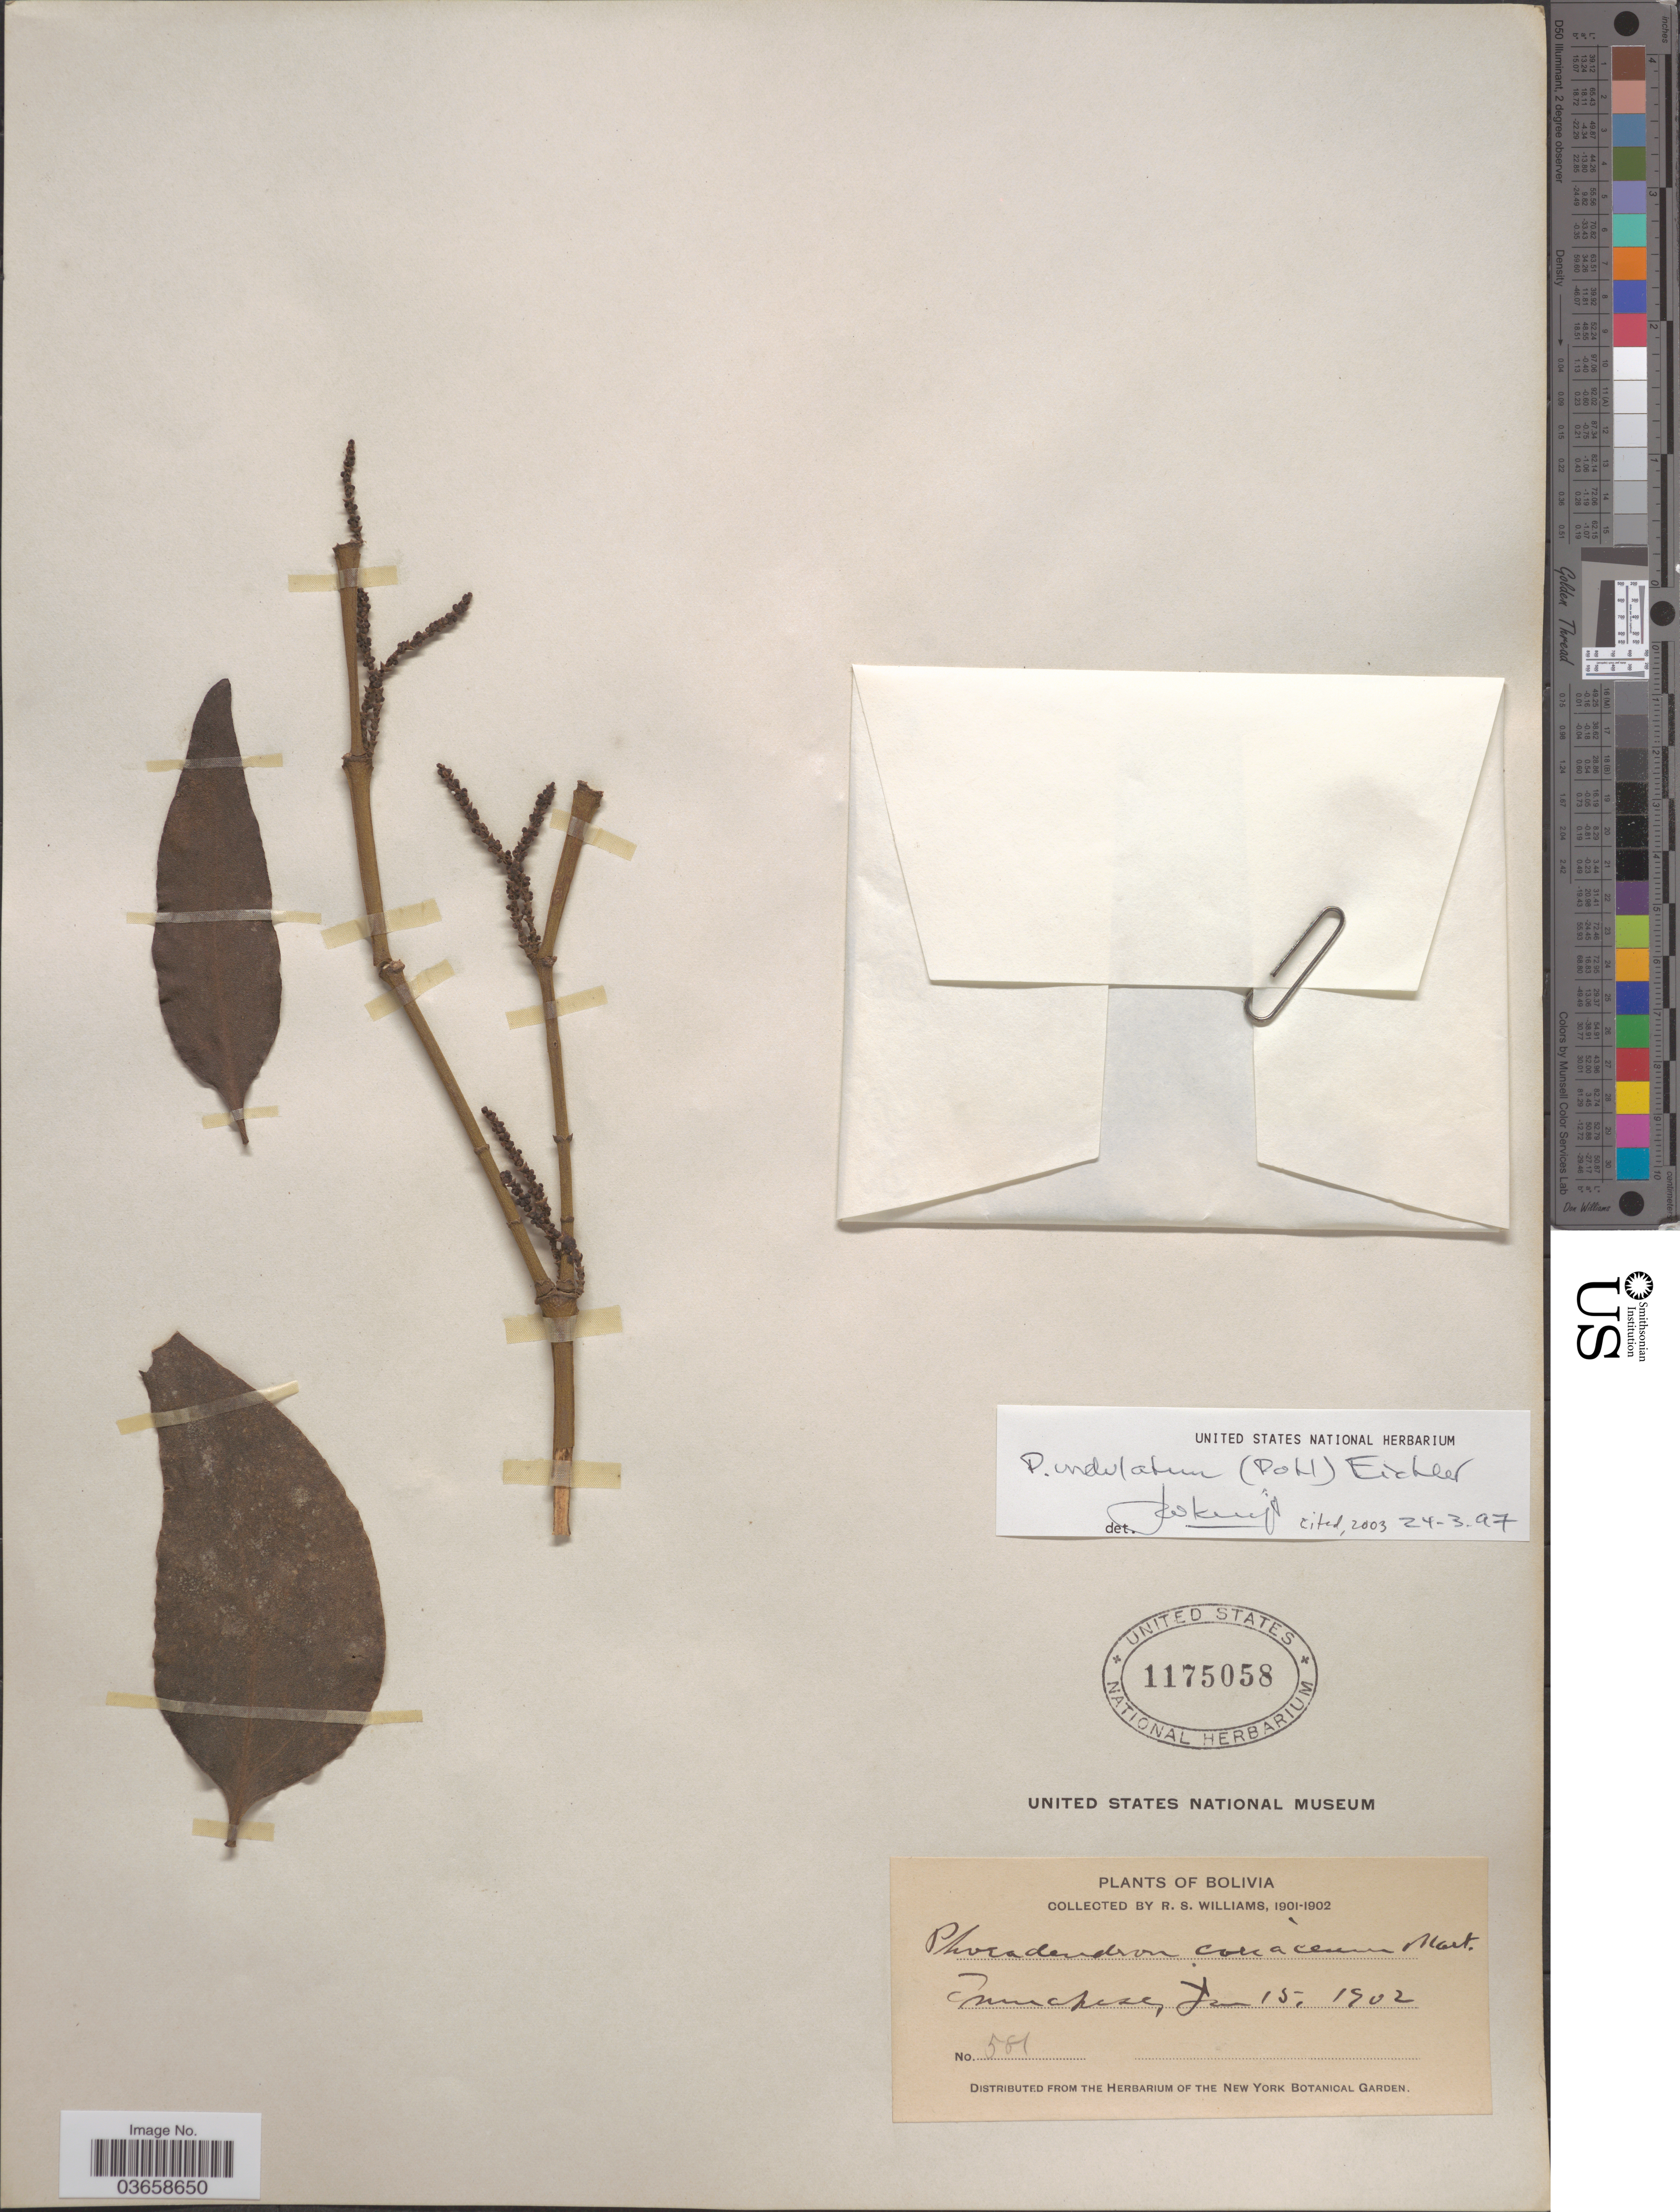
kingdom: Plantae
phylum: Tracheophyta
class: Magnoliopsida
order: Santalales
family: Viscaceae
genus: Phoradendron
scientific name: Phoradendron undulatum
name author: (Pohl ex DC.) Eichler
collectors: R. S. Williams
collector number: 581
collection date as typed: Jan. 15, 1902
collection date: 1902-01-15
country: Bolivia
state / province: La Paz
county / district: Iturralde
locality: Tumupasa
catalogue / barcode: US 1175058